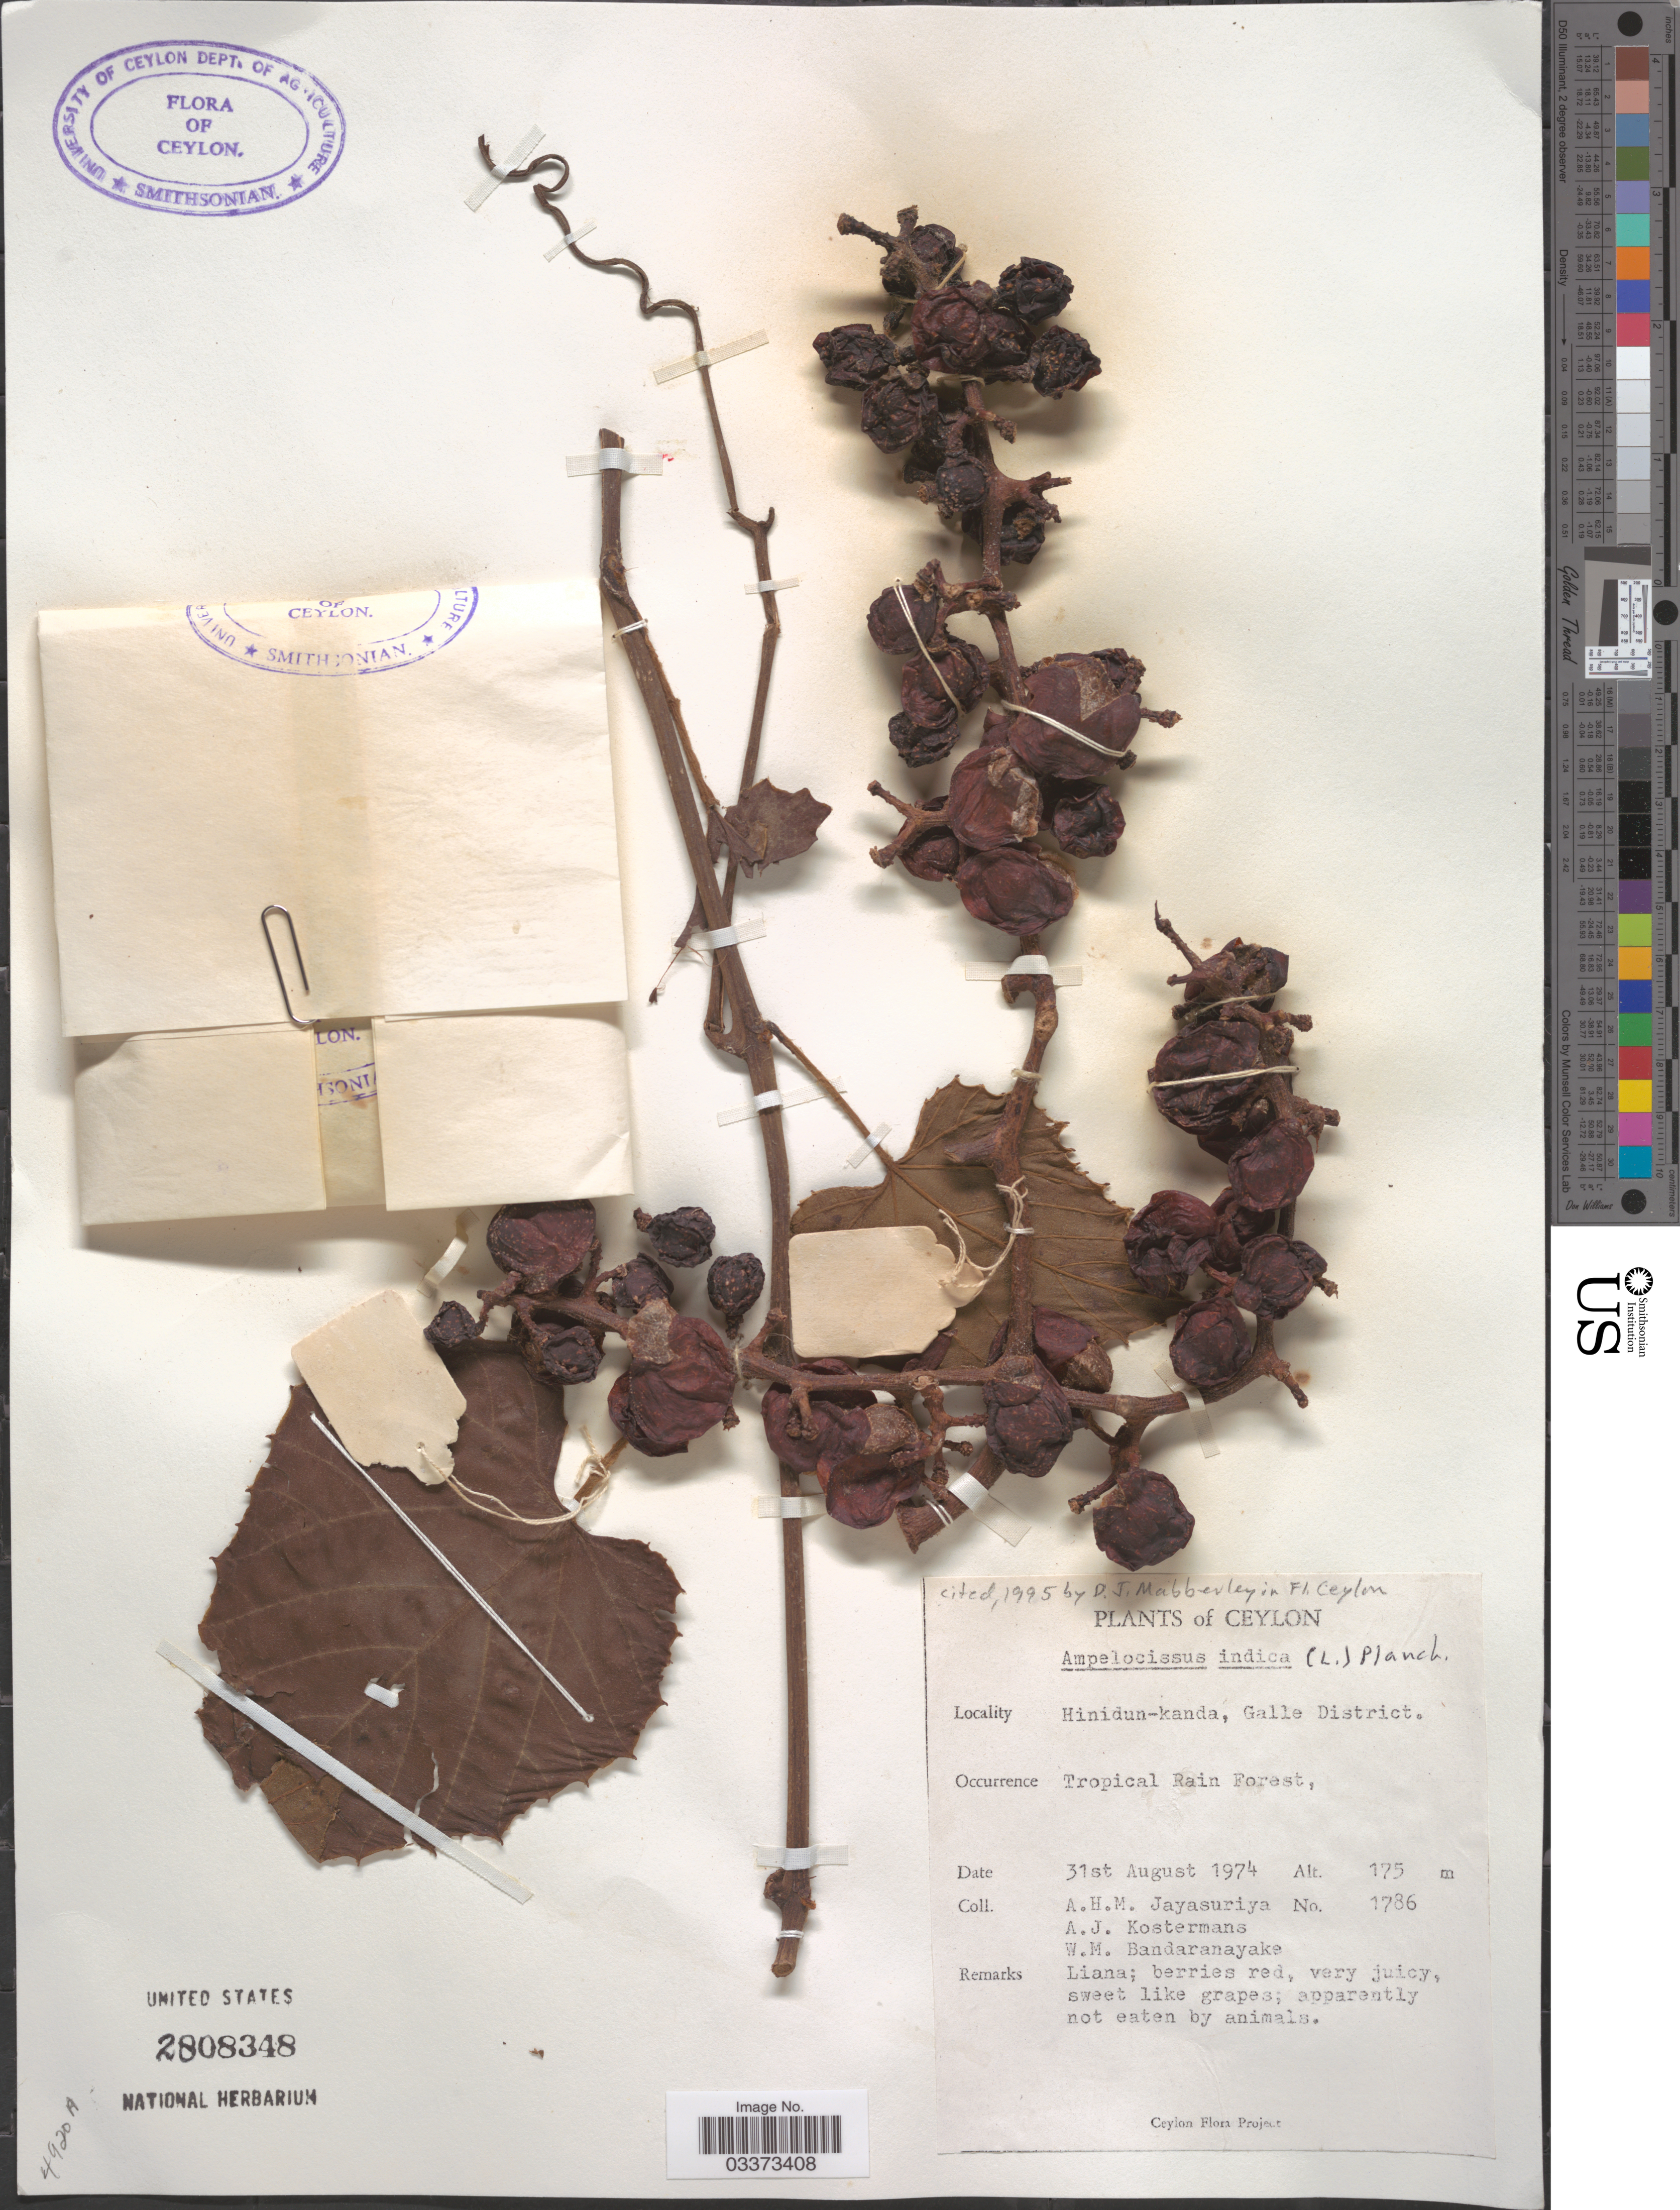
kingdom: Plantae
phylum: Tracheophyta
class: Magnoliopsida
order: Vitales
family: Vitaceae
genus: Ampelocissus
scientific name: Ampelocissus indica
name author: (L.) Planch.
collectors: A. H. Jayasuriya, A. J. G. Kostermans & W. Bandaranayake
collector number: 1786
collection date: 1974-08-31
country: Sri Lanka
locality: Ceylon. Hinidun-kanda, Galle District. Tropical Rain Forest.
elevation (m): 175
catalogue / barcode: US 2808348